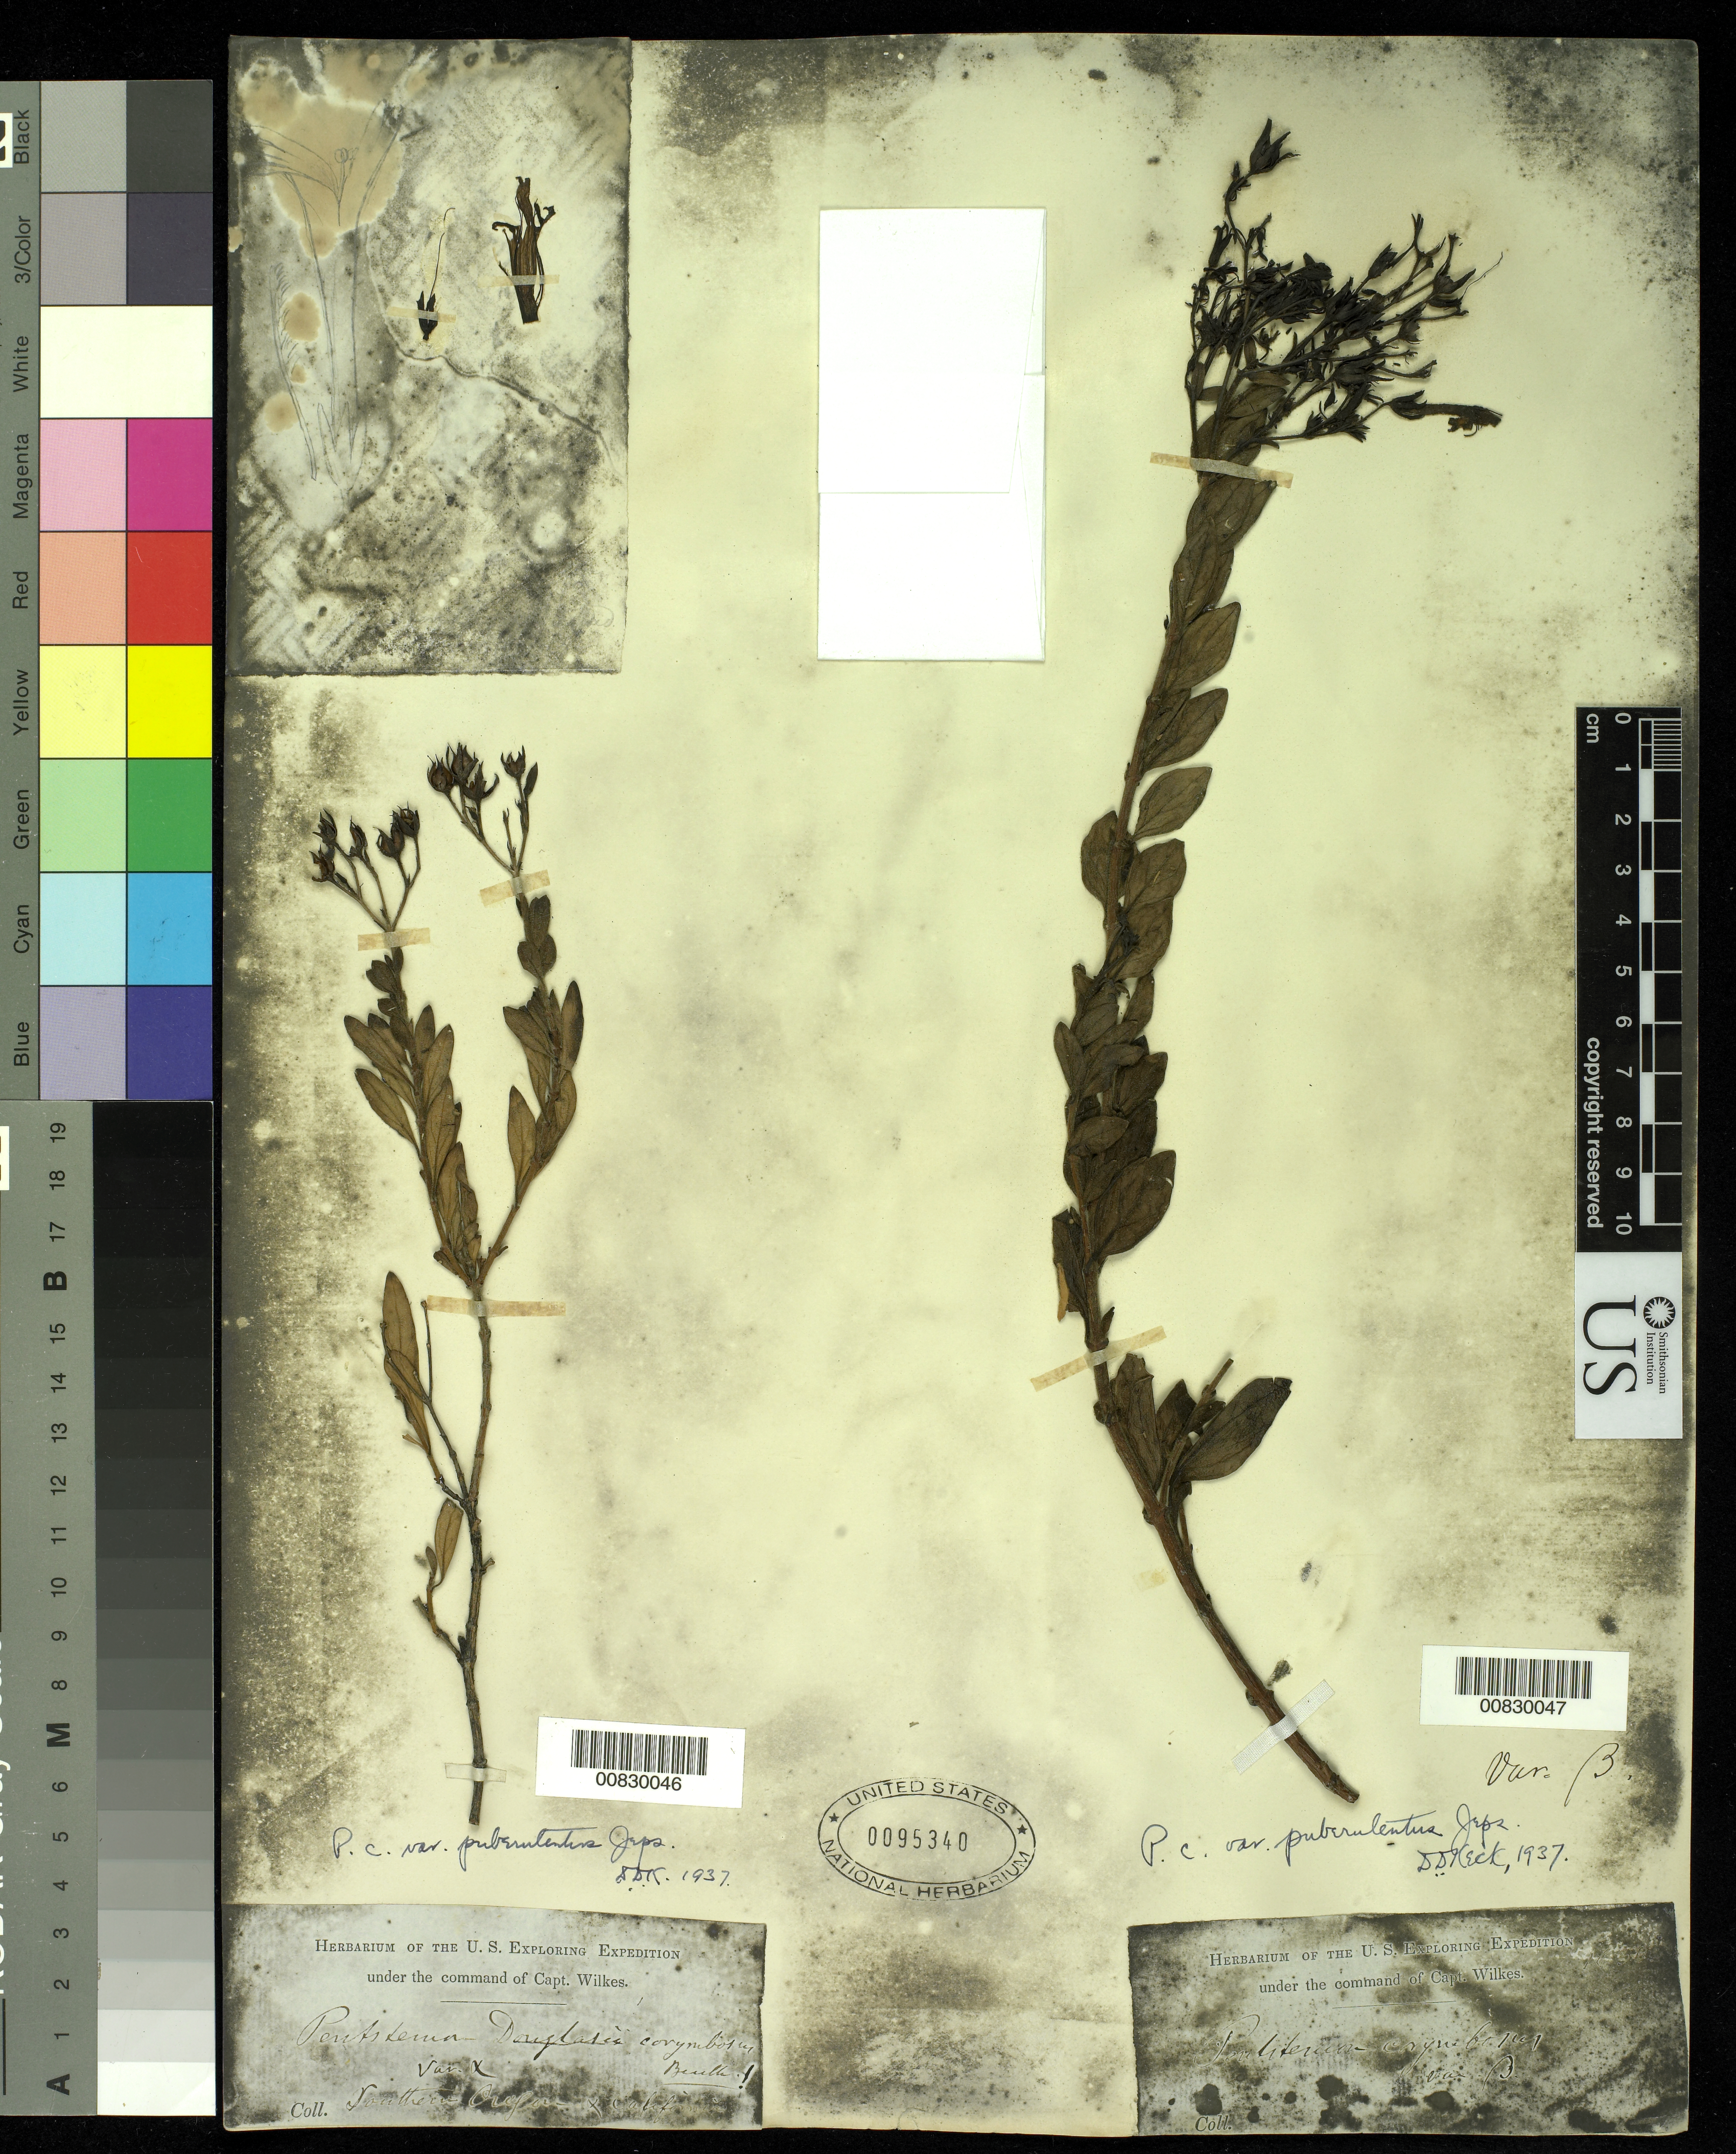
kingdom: Plantae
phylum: Tracheophyta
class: Magnoliopsida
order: Lamiales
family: Plantaginaceae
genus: Penstemon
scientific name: Penstemon corymbosus var. puberulentus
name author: Jeps.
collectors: Wilkes Explor. Exped.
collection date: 1838/1842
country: United States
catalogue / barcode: US 95340